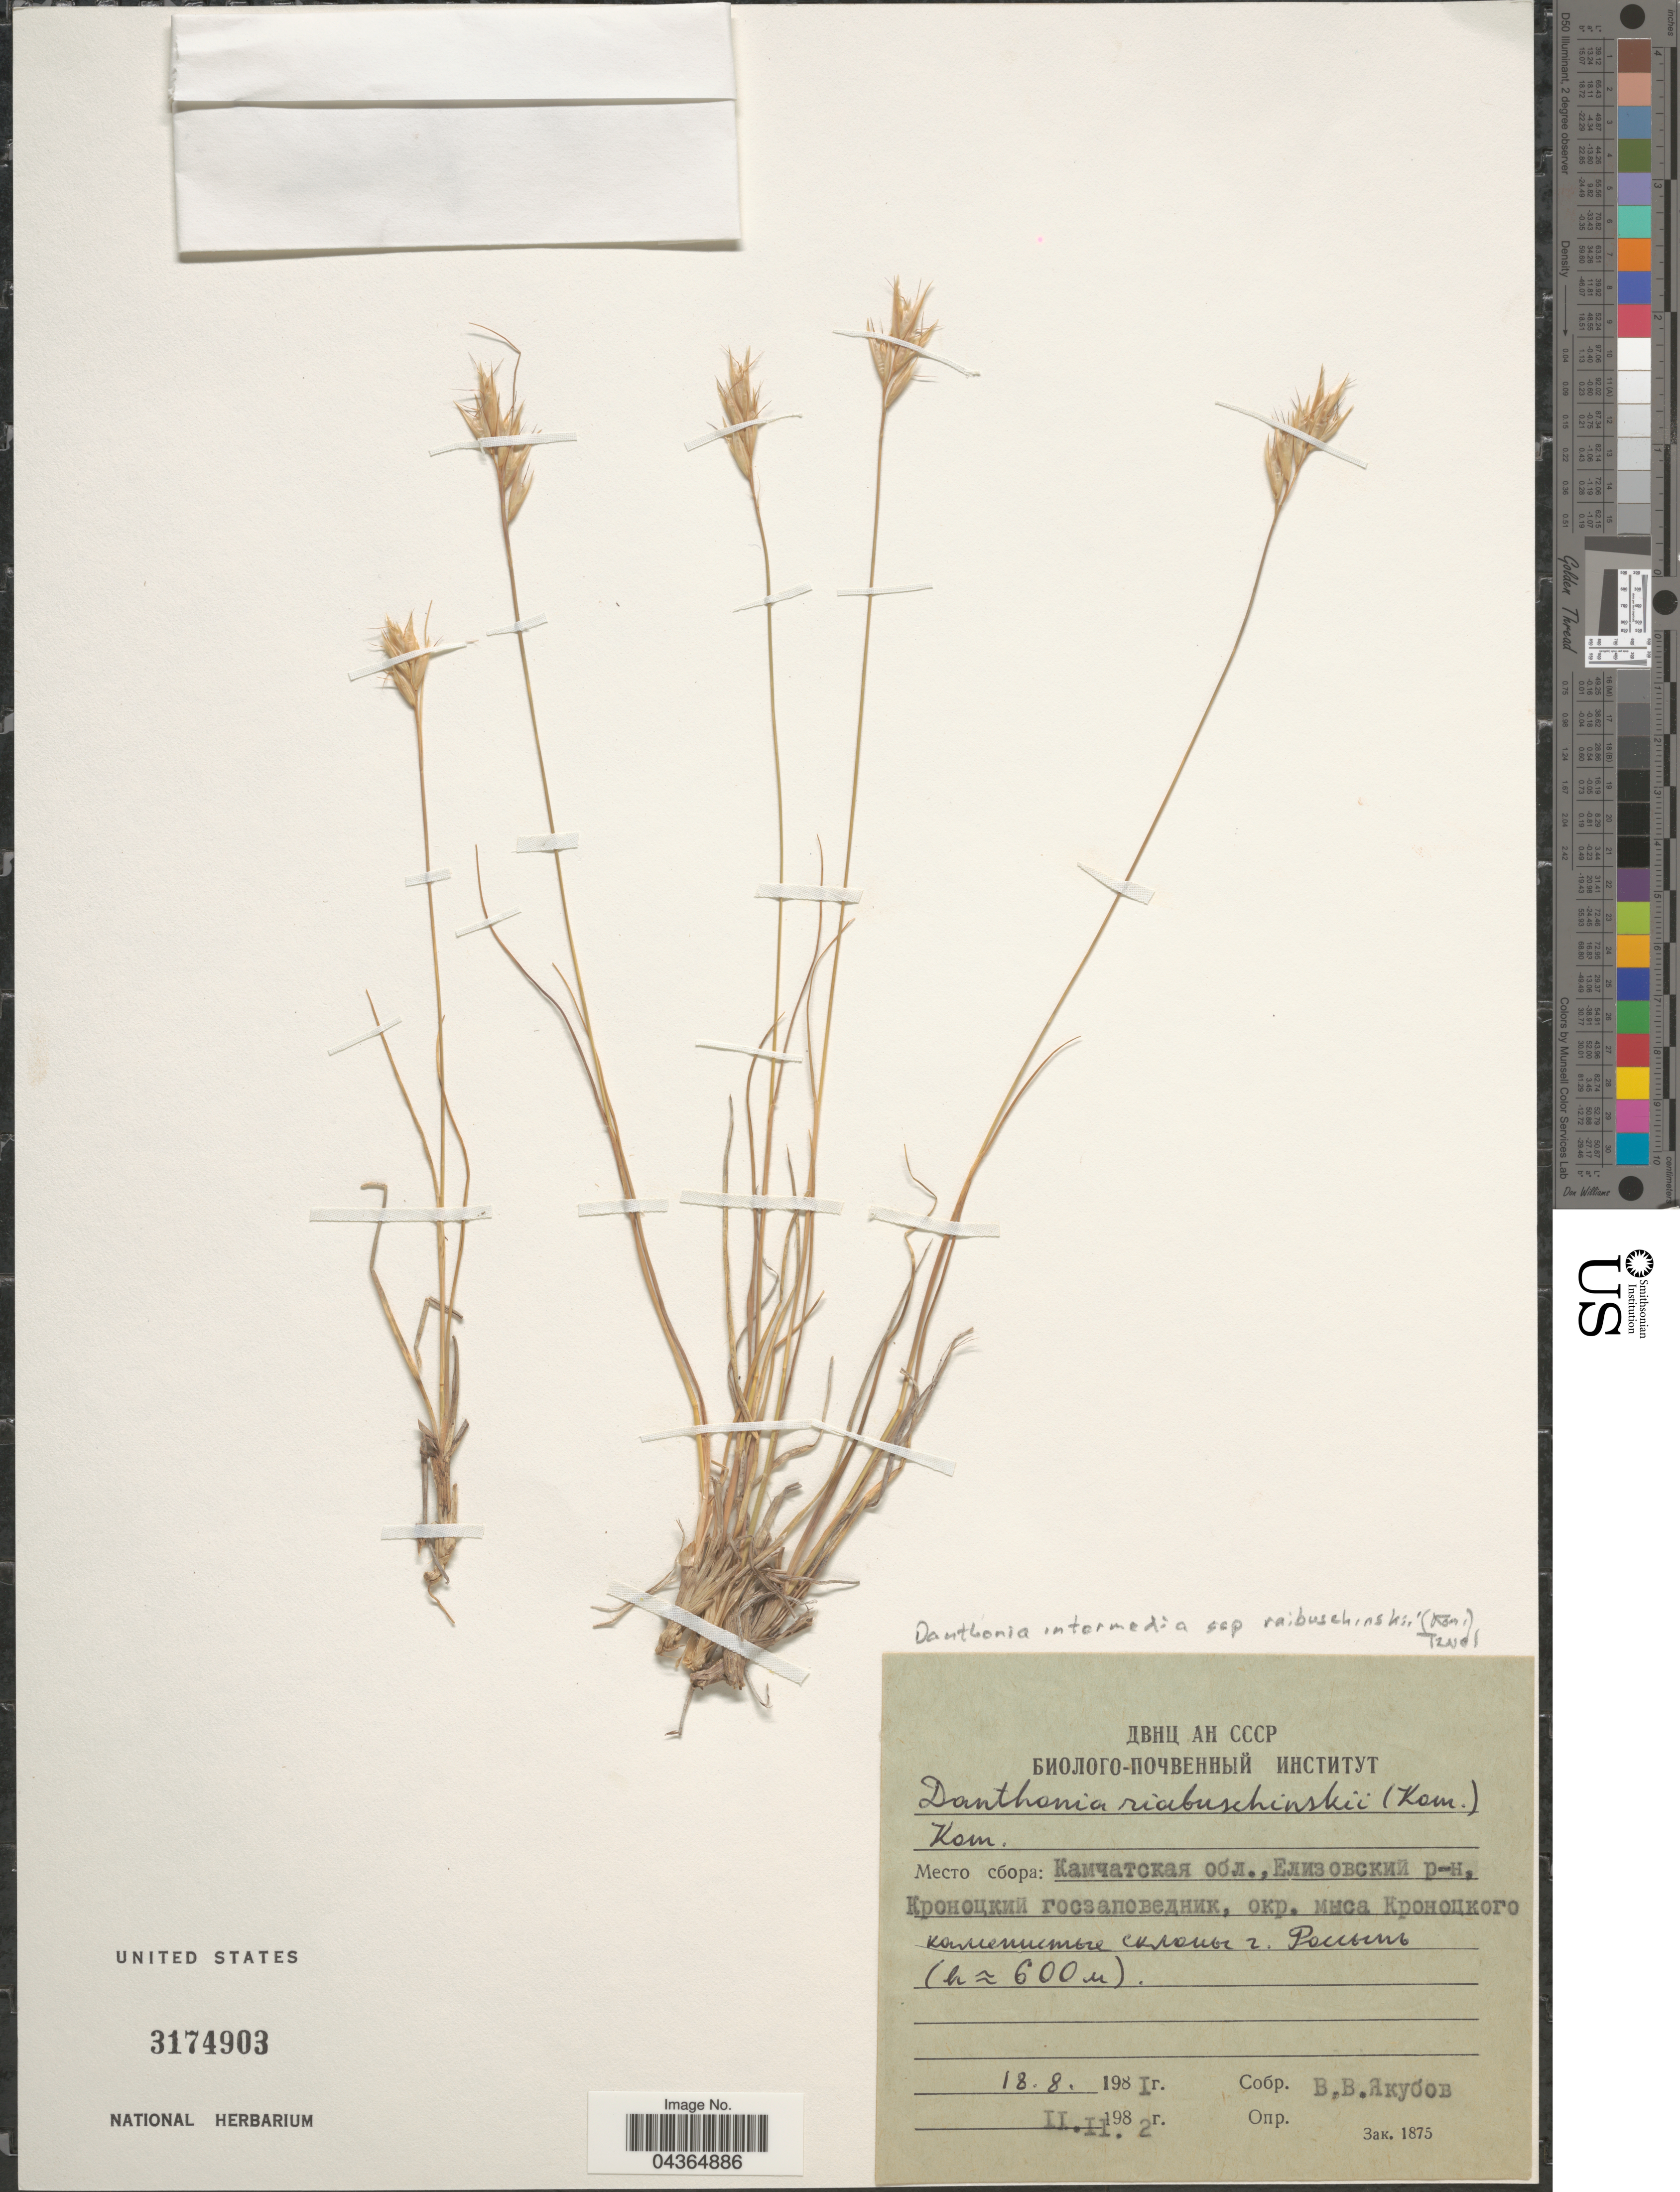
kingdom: Plantae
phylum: Tracheophyta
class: Liliopsida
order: Poales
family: Poaceae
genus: Danthonia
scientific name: Danthonia intermedia subsp. riabuschinskii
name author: (Kom.) Tzvelev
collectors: V. Yakubov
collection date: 1981-08-18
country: Russian Federation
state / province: Kamchatka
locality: District Elizovskiy, Kronotskiy forest reserve, vicinity of Cape Kronotskiy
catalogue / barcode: US 3174903